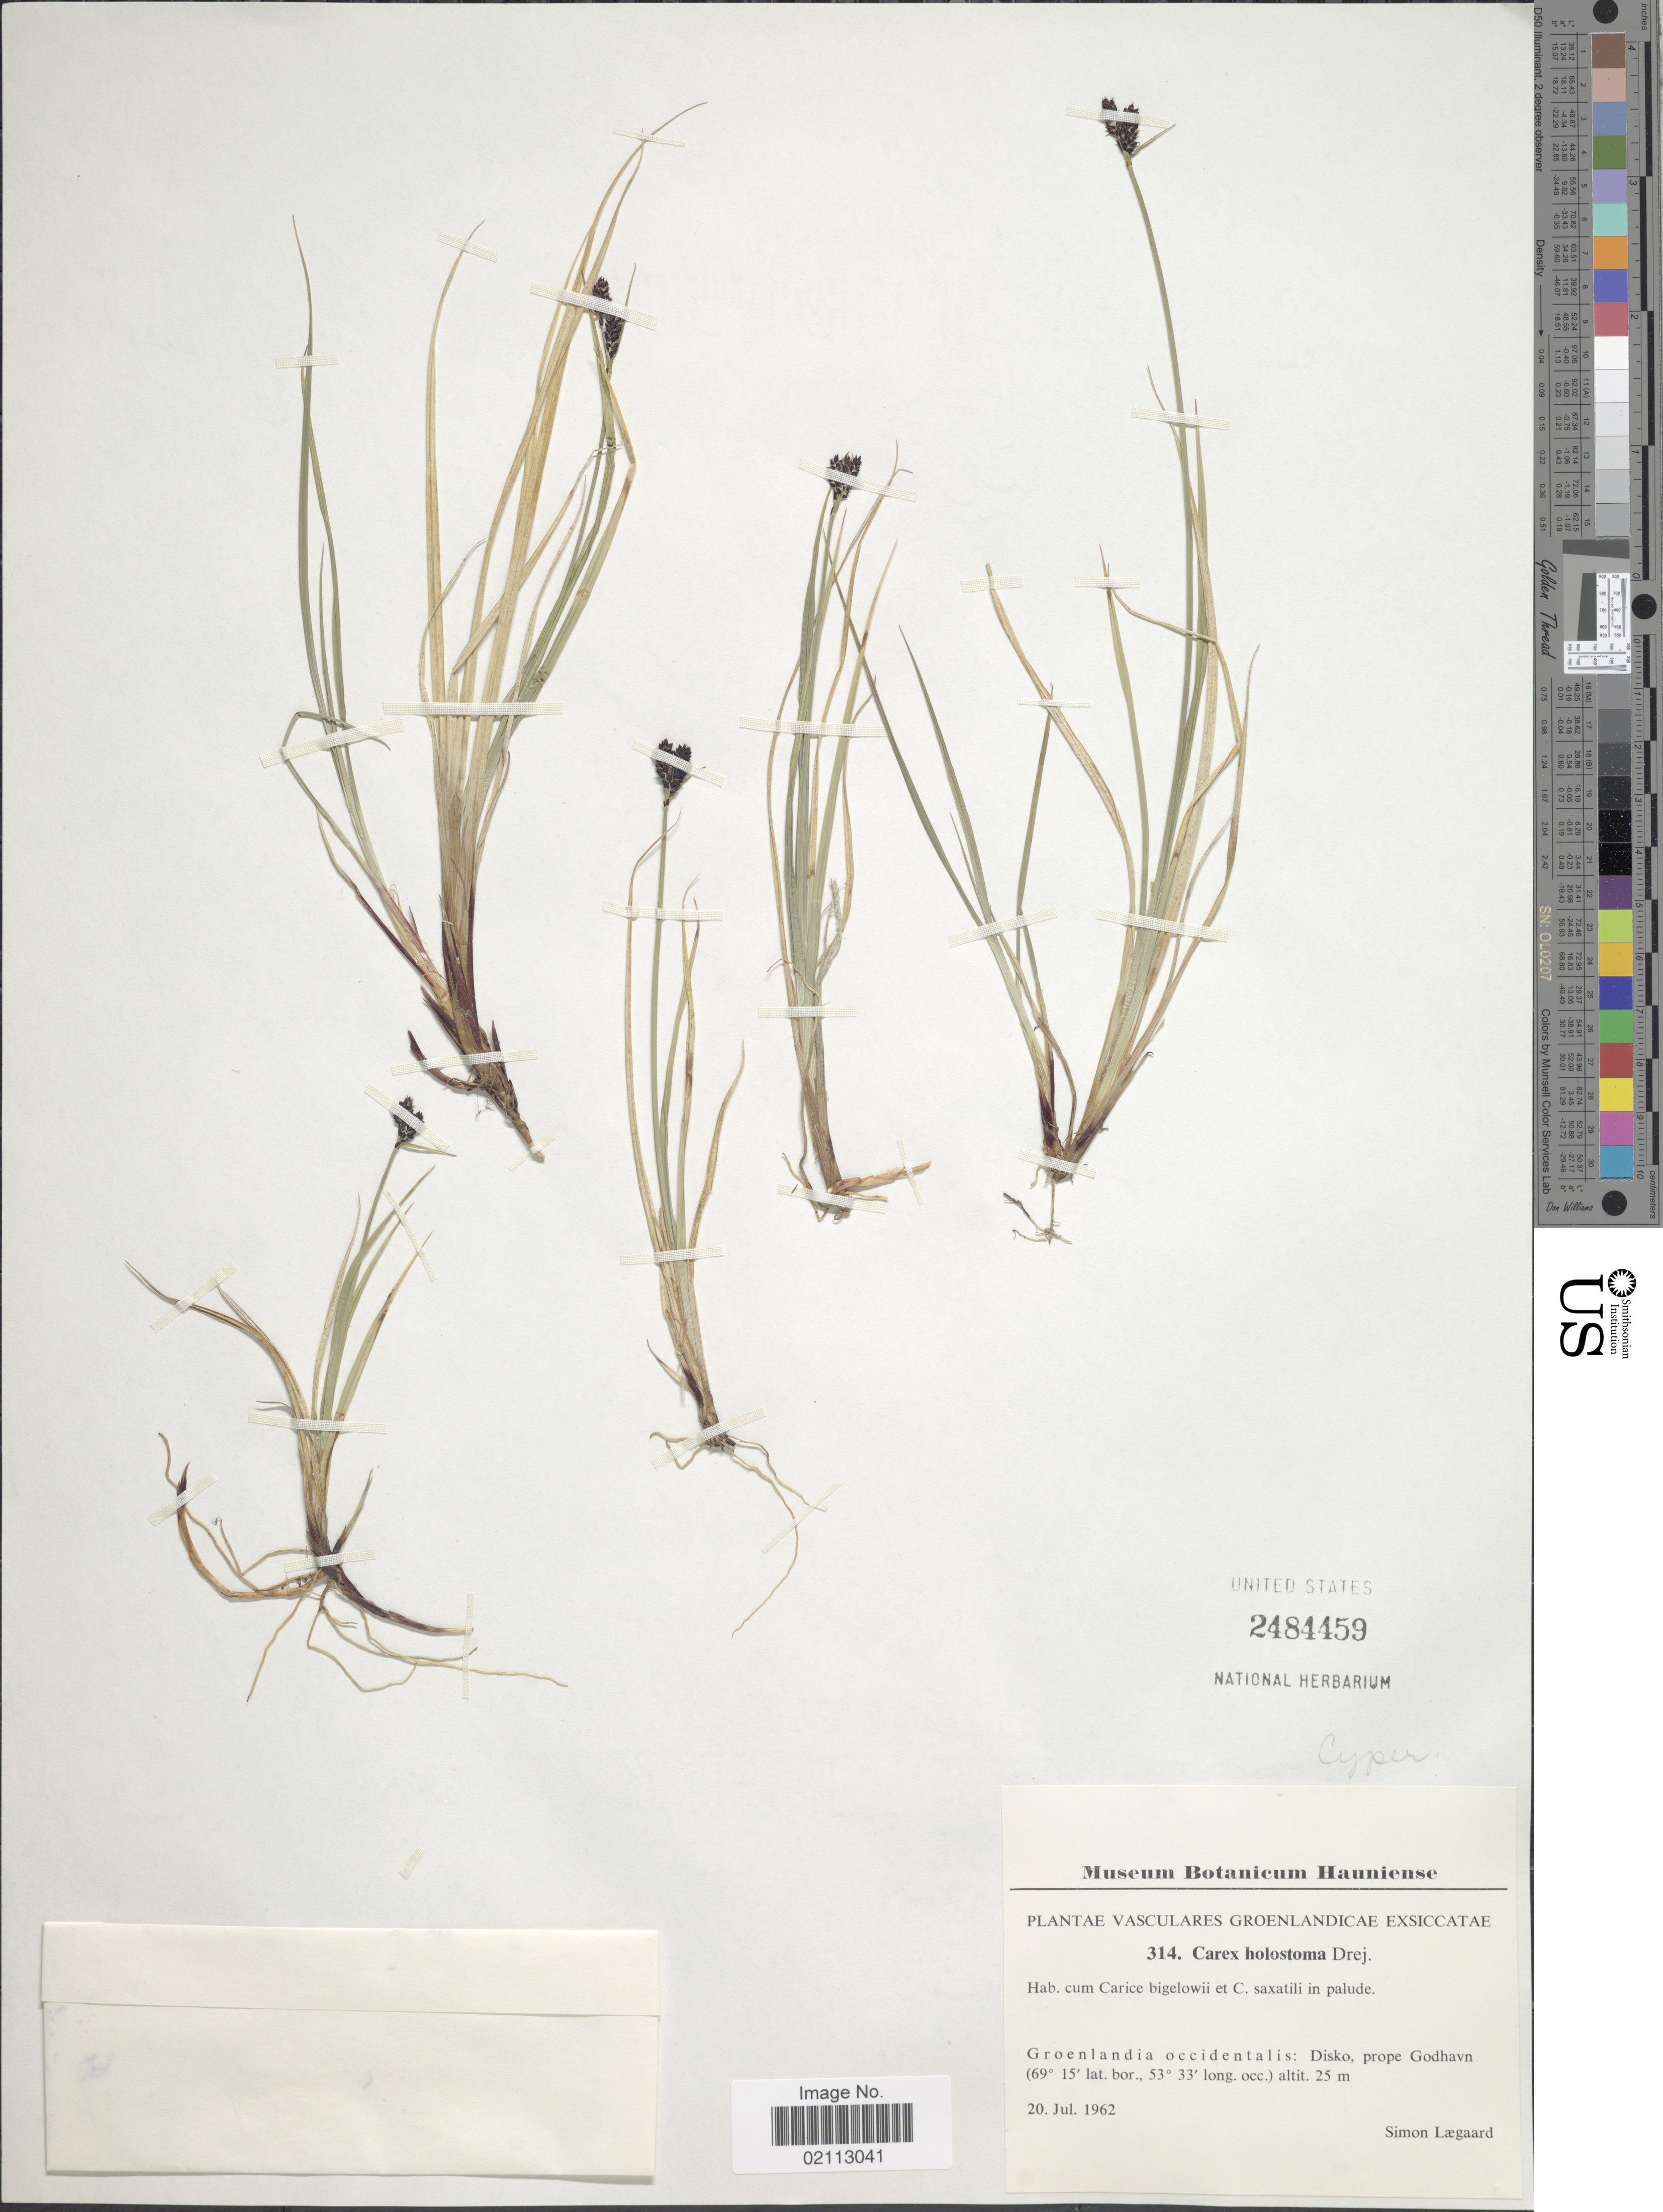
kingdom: Plantae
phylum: Tracheophyta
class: Liliopsida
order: Poales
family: Cyperaceae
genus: Carex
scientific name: Carex holostoma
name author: Drejer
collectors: S. Lægaard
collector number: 314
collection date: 1962-07-20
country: Greenland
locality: Vasculares Groenlandicae. Groenlandia occidentalis: Disko, prope Godhavn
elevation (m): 25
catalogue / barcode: US 2484459